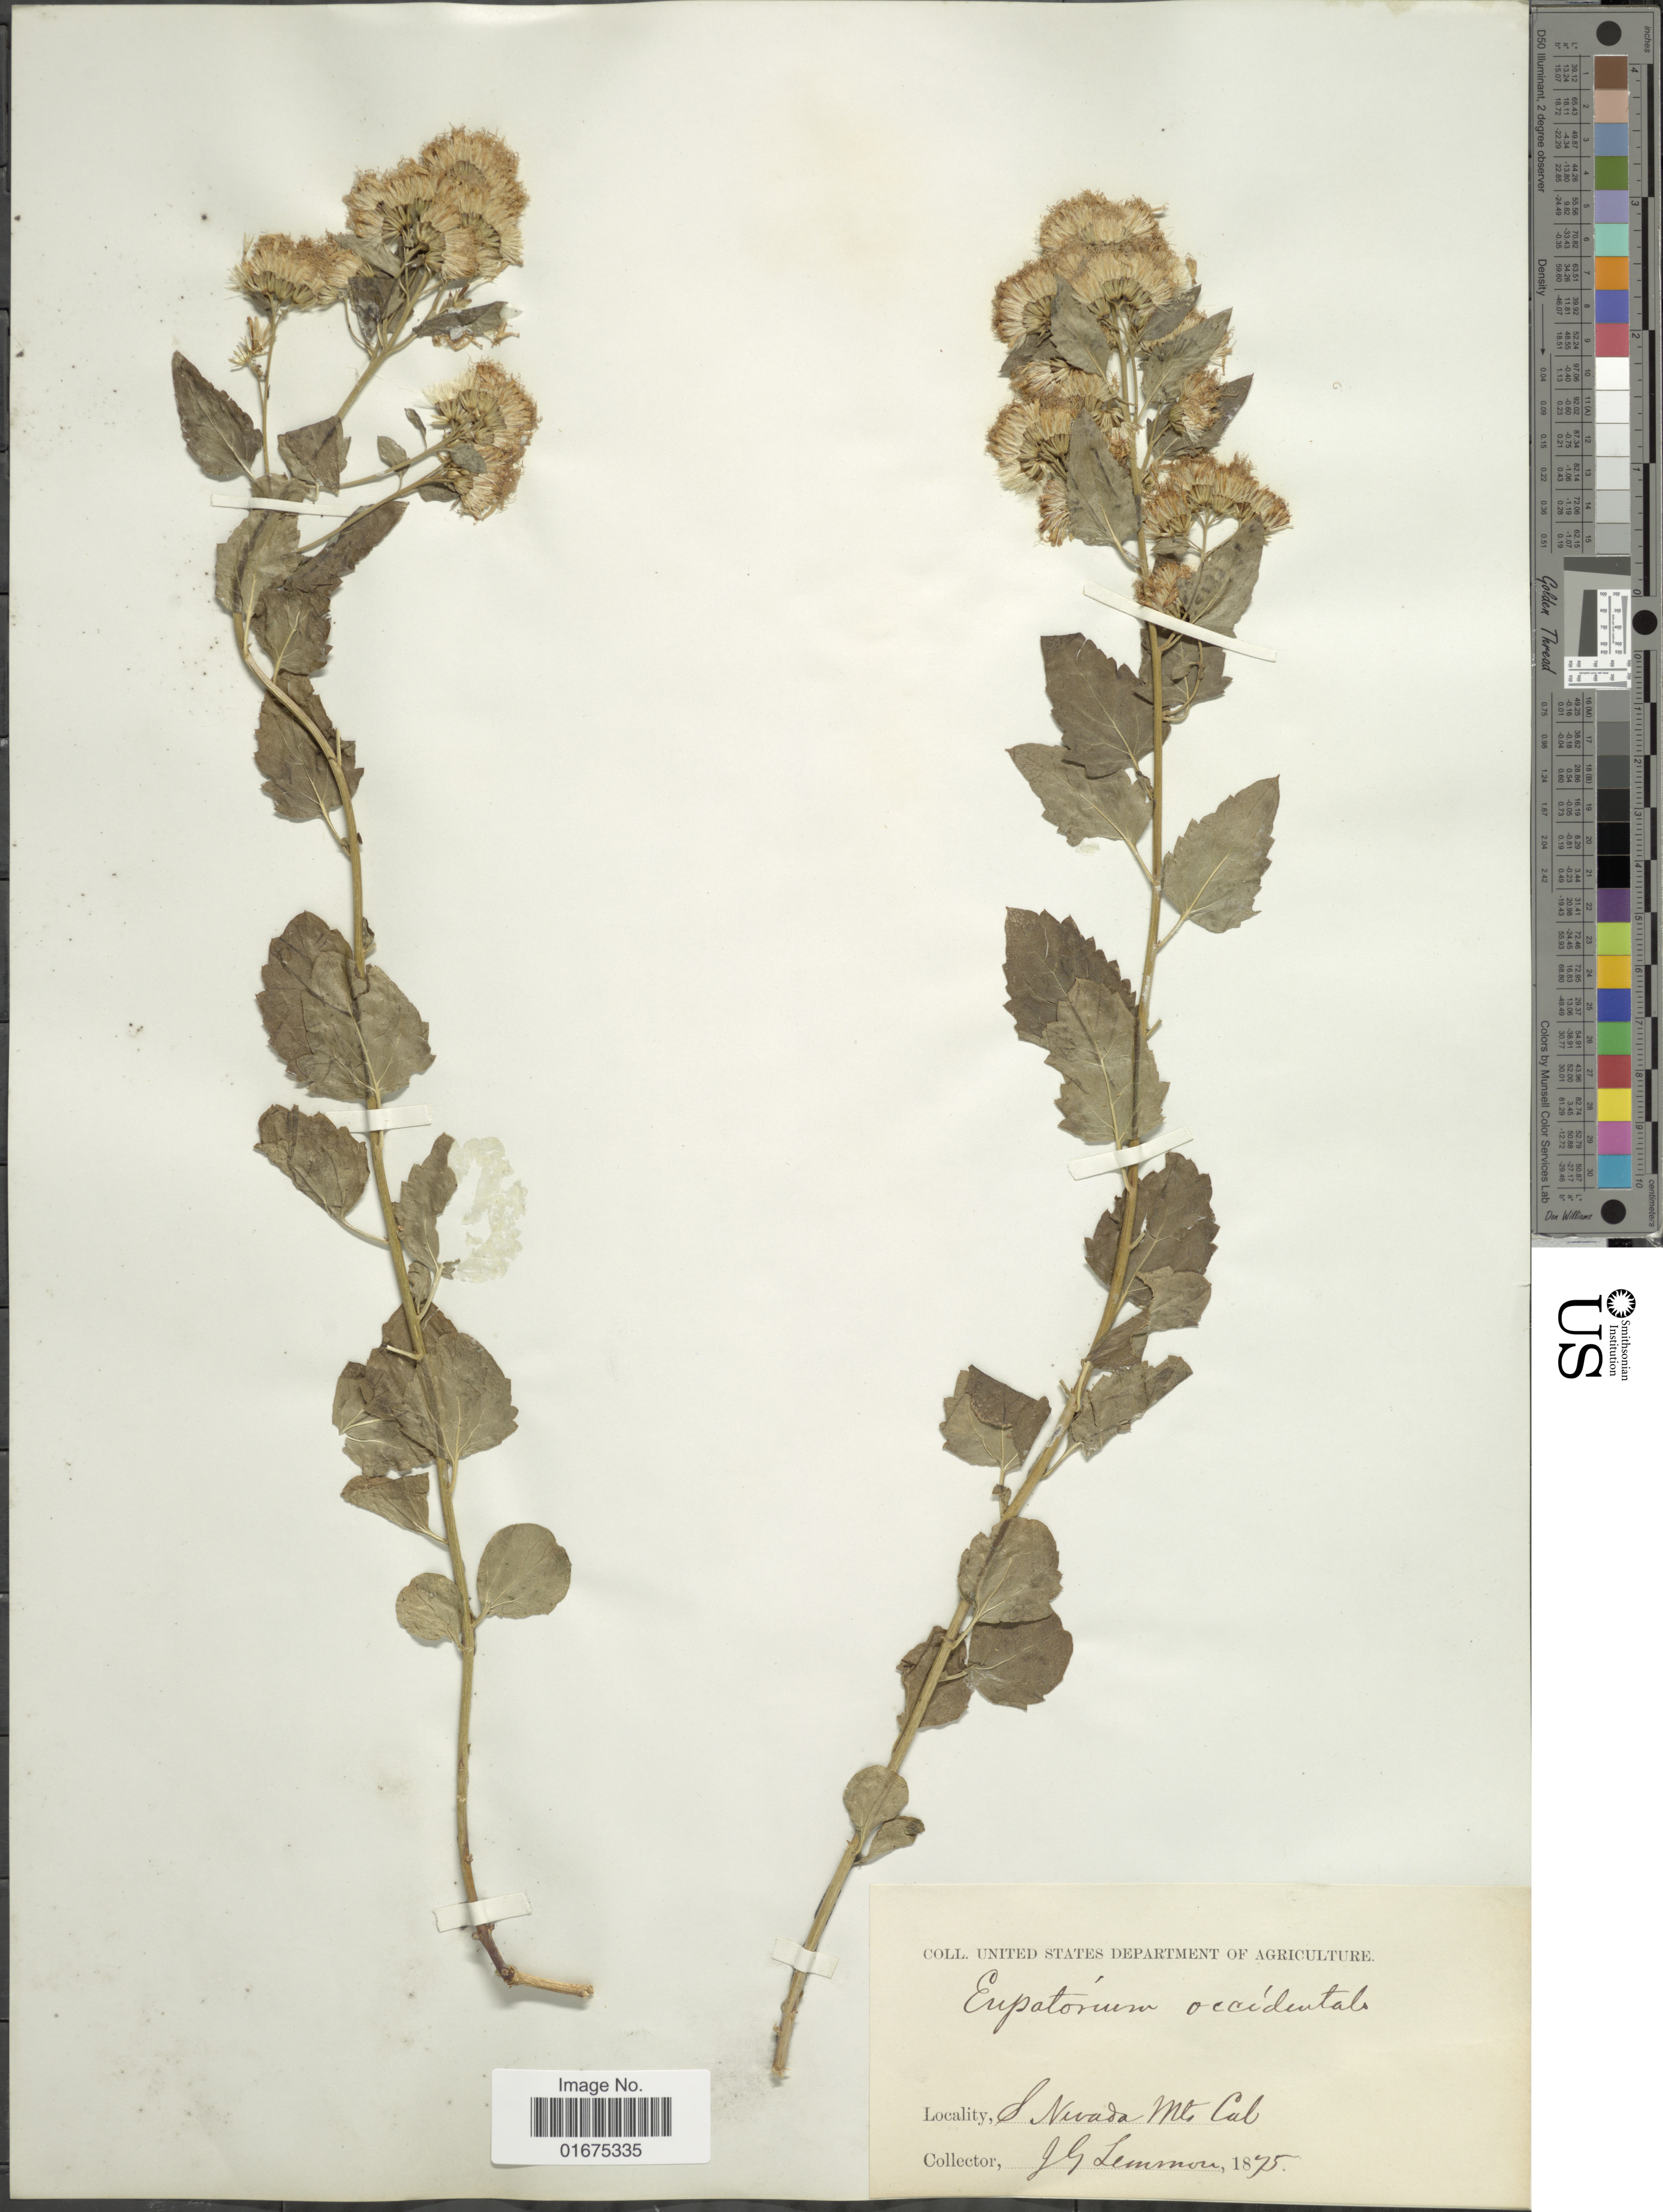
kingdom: Plantae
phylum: Tracheophyta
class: Magnoliopsida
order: Asterales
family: Asteraceae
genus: Ageratina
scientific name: Ageratina occidentalis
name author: (Hook.) R.M. King & H. Rob.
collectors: J. Lemmon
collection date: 1875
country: United States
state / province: California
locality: S. Nevada Mts.